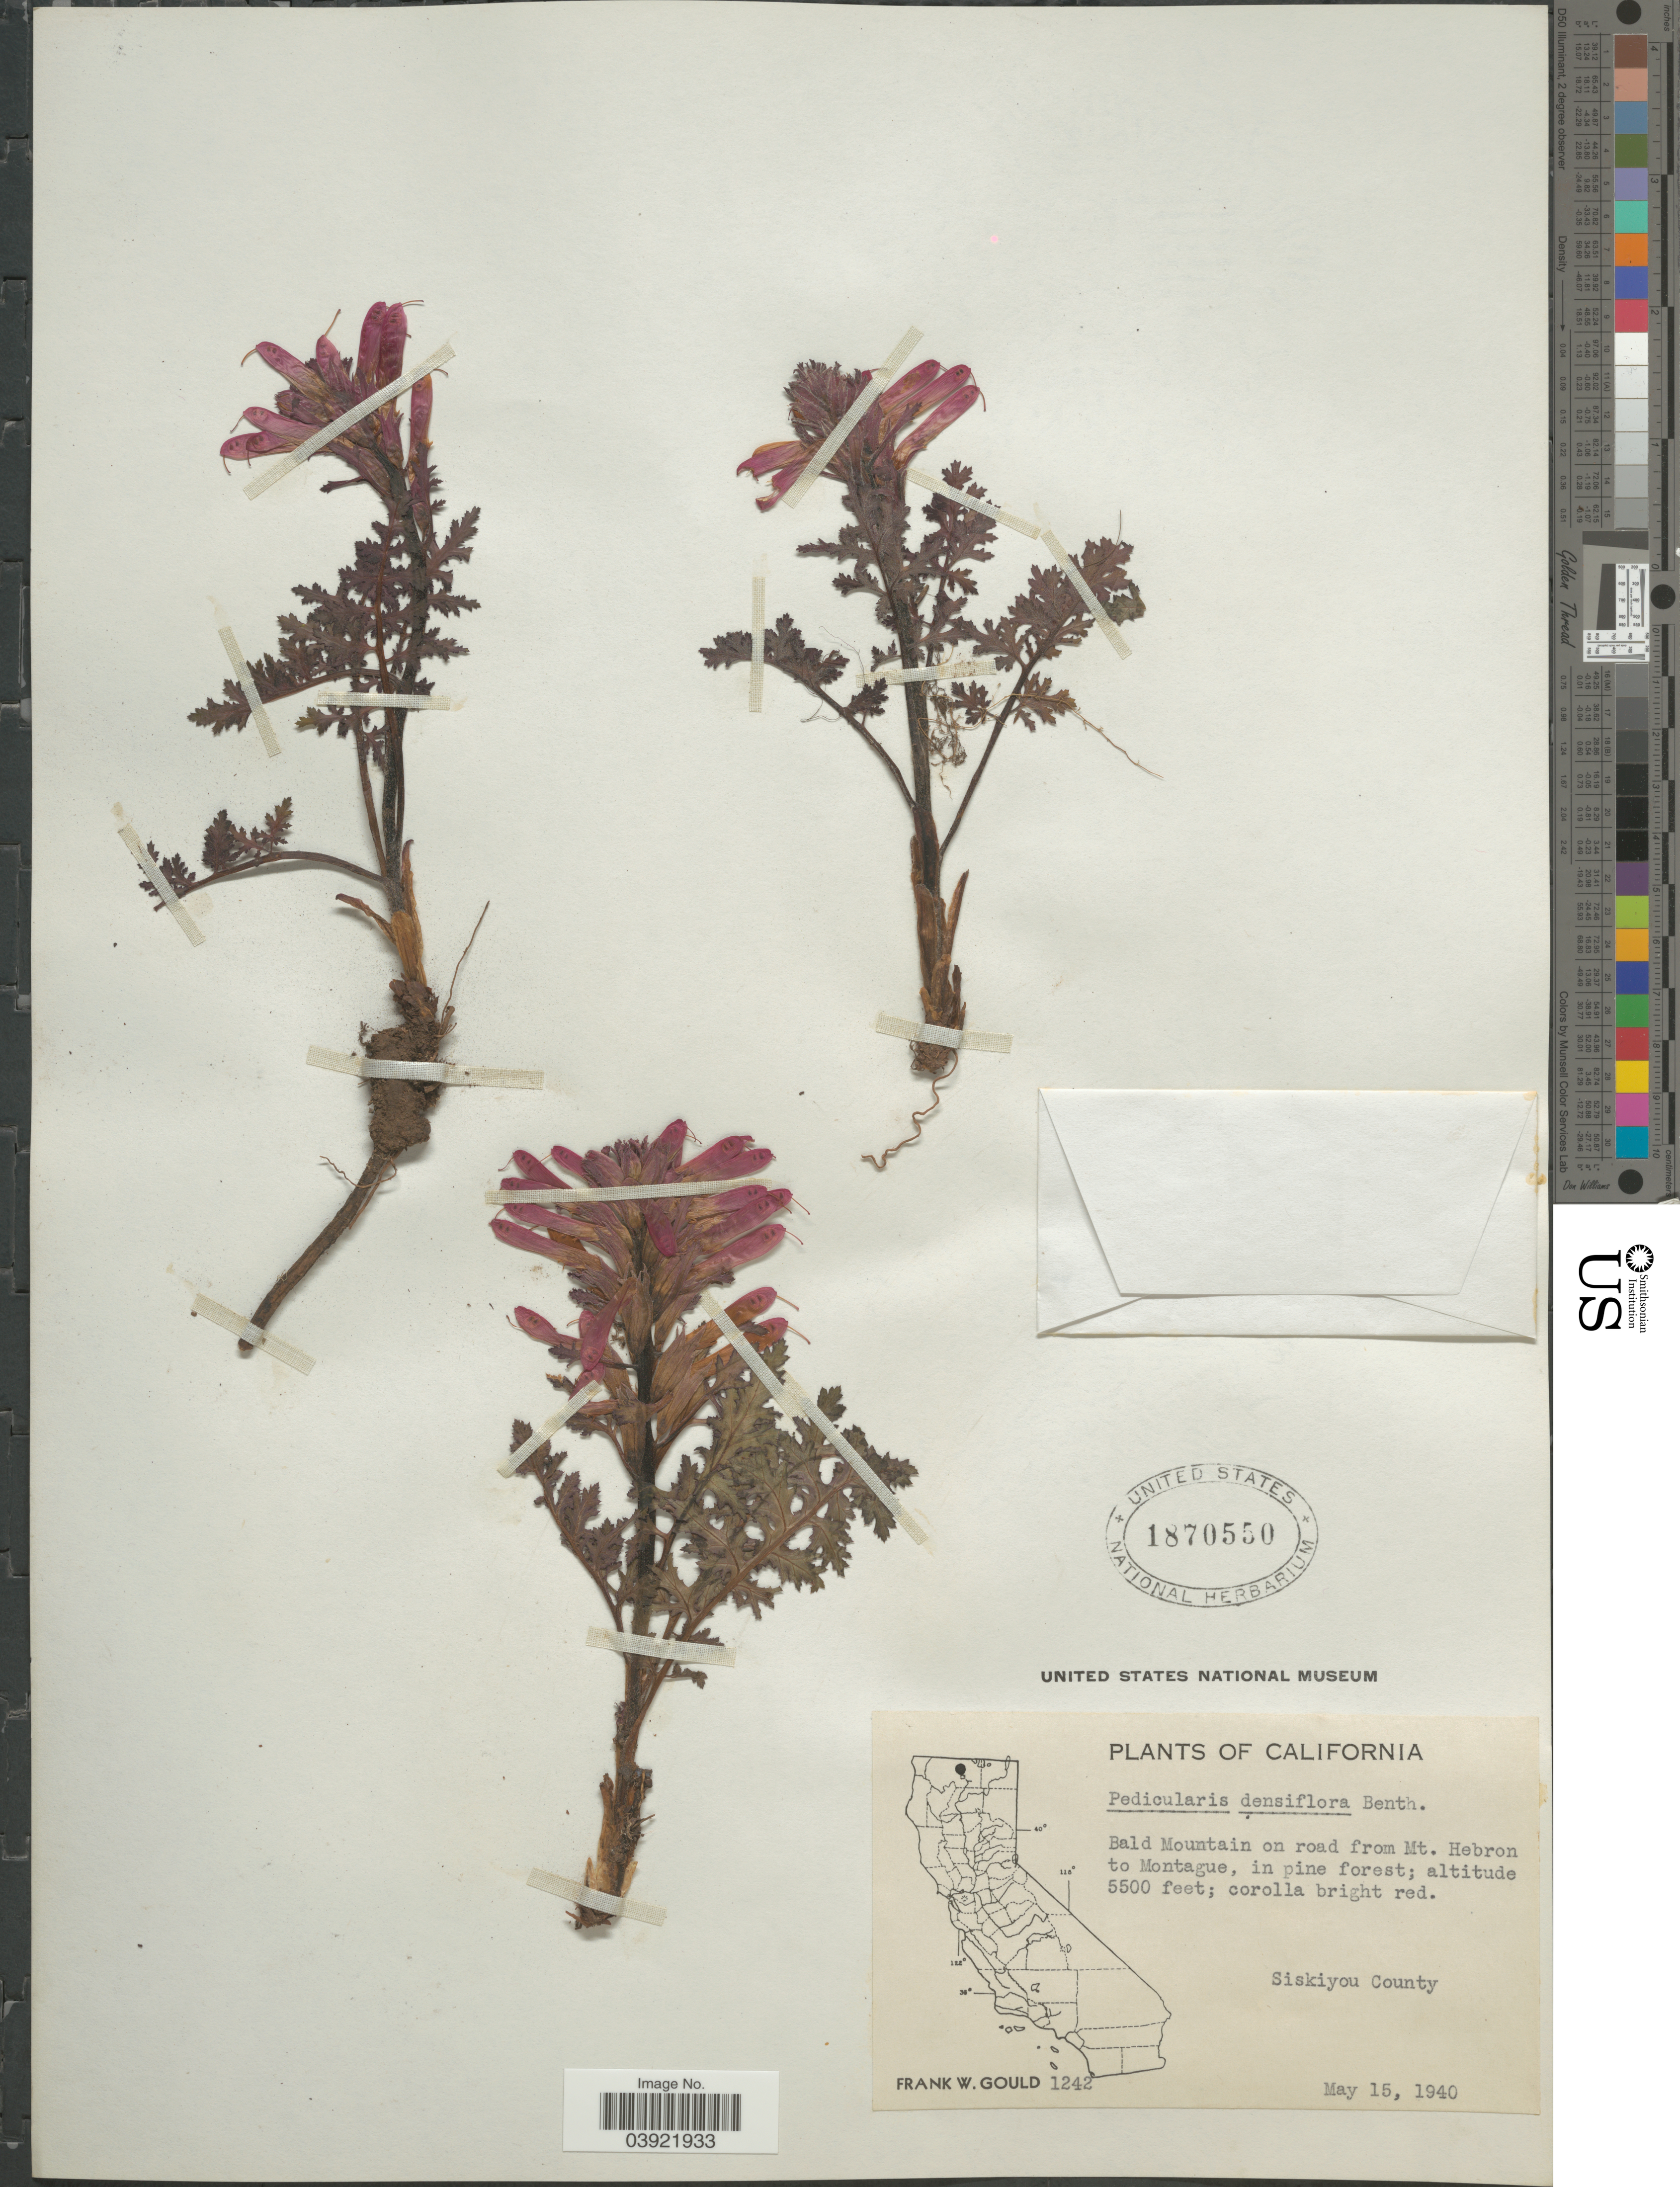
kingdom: Plantae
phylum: Tracheophyta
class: Magnoliopsida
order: Lamiales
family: Orobanchaceae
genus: Pedicularis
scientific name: Pedicularis densiflora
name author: Benth.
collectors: F. W. Gould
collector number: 1242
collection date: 1940-05-15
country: United States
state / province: California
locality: Bald Mountain on road from Mt. Hebron to Montague.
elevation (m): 1676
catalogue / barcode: US 1870550